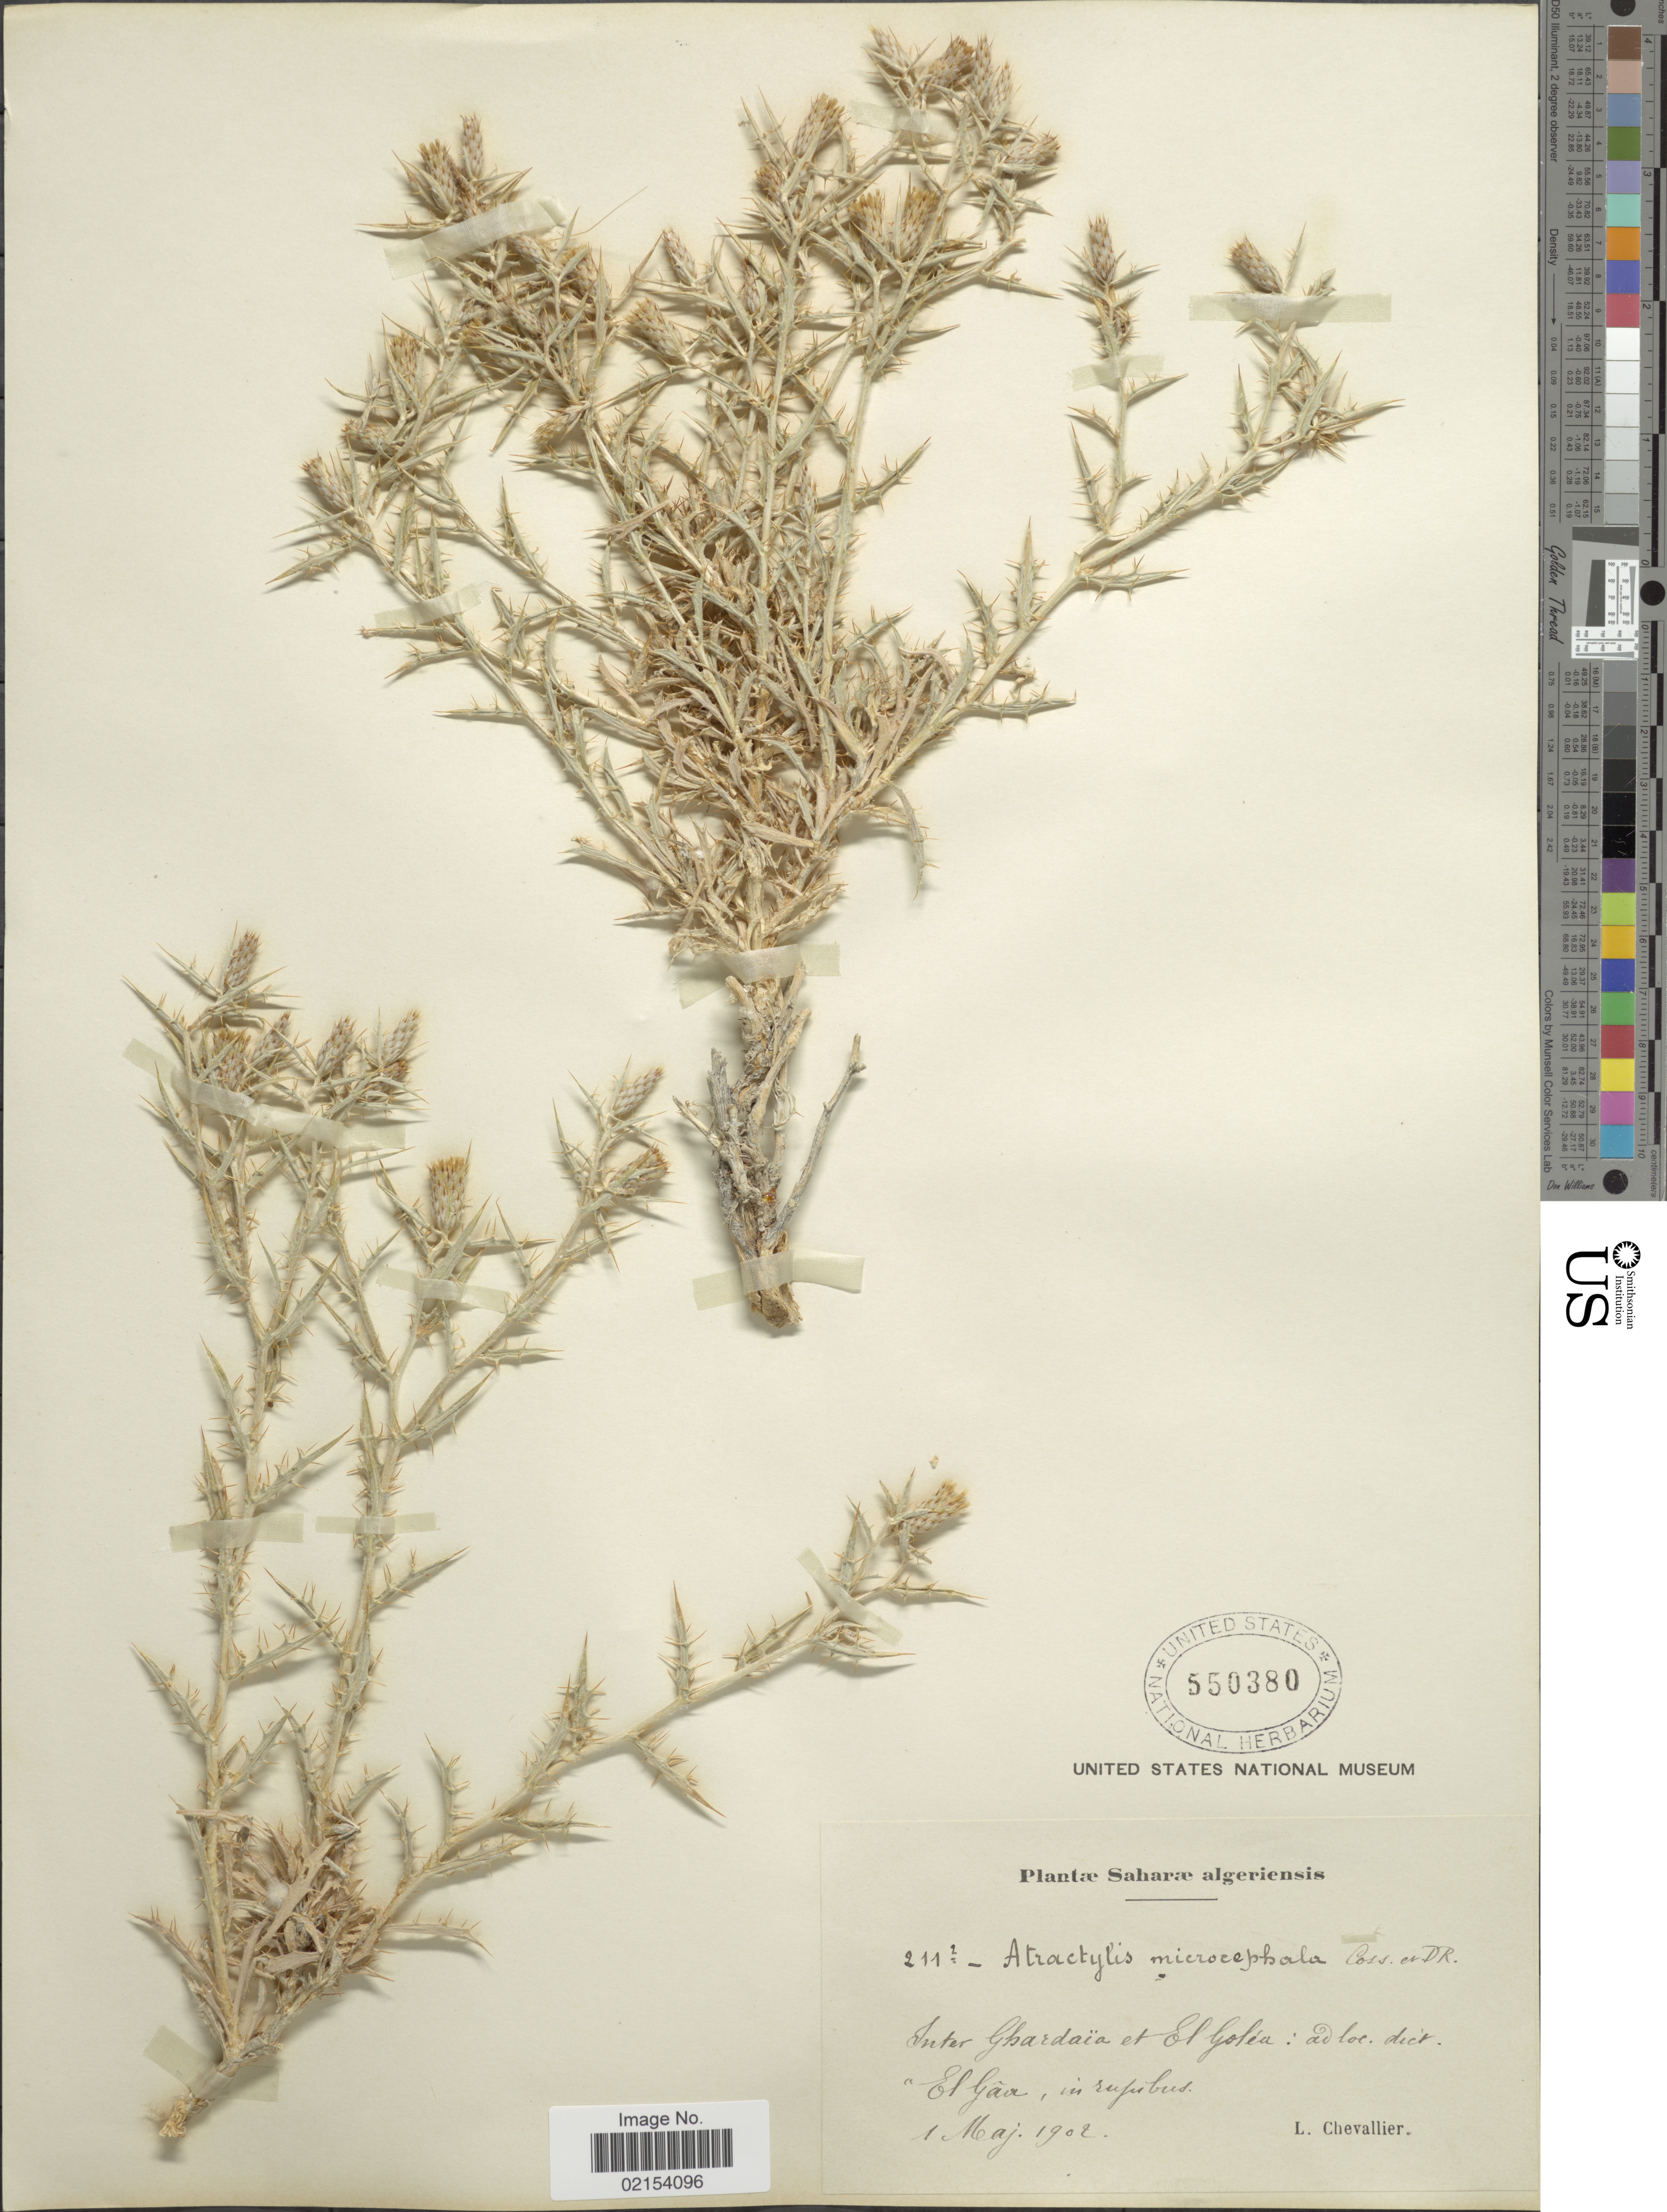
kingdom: Plantae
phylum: Tracheophyta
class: Magnoliopsida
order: Asterales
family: Asteraceae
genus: Atractylis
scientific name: Atractylis serratuloides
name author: (Cass.) DC.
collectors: L. Chevallier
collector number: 211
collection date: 1902-05-01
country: Algeria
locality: Inter Ghardaïa et El Golea; ad loc. dict. El Gaa.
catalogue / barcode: US 550380